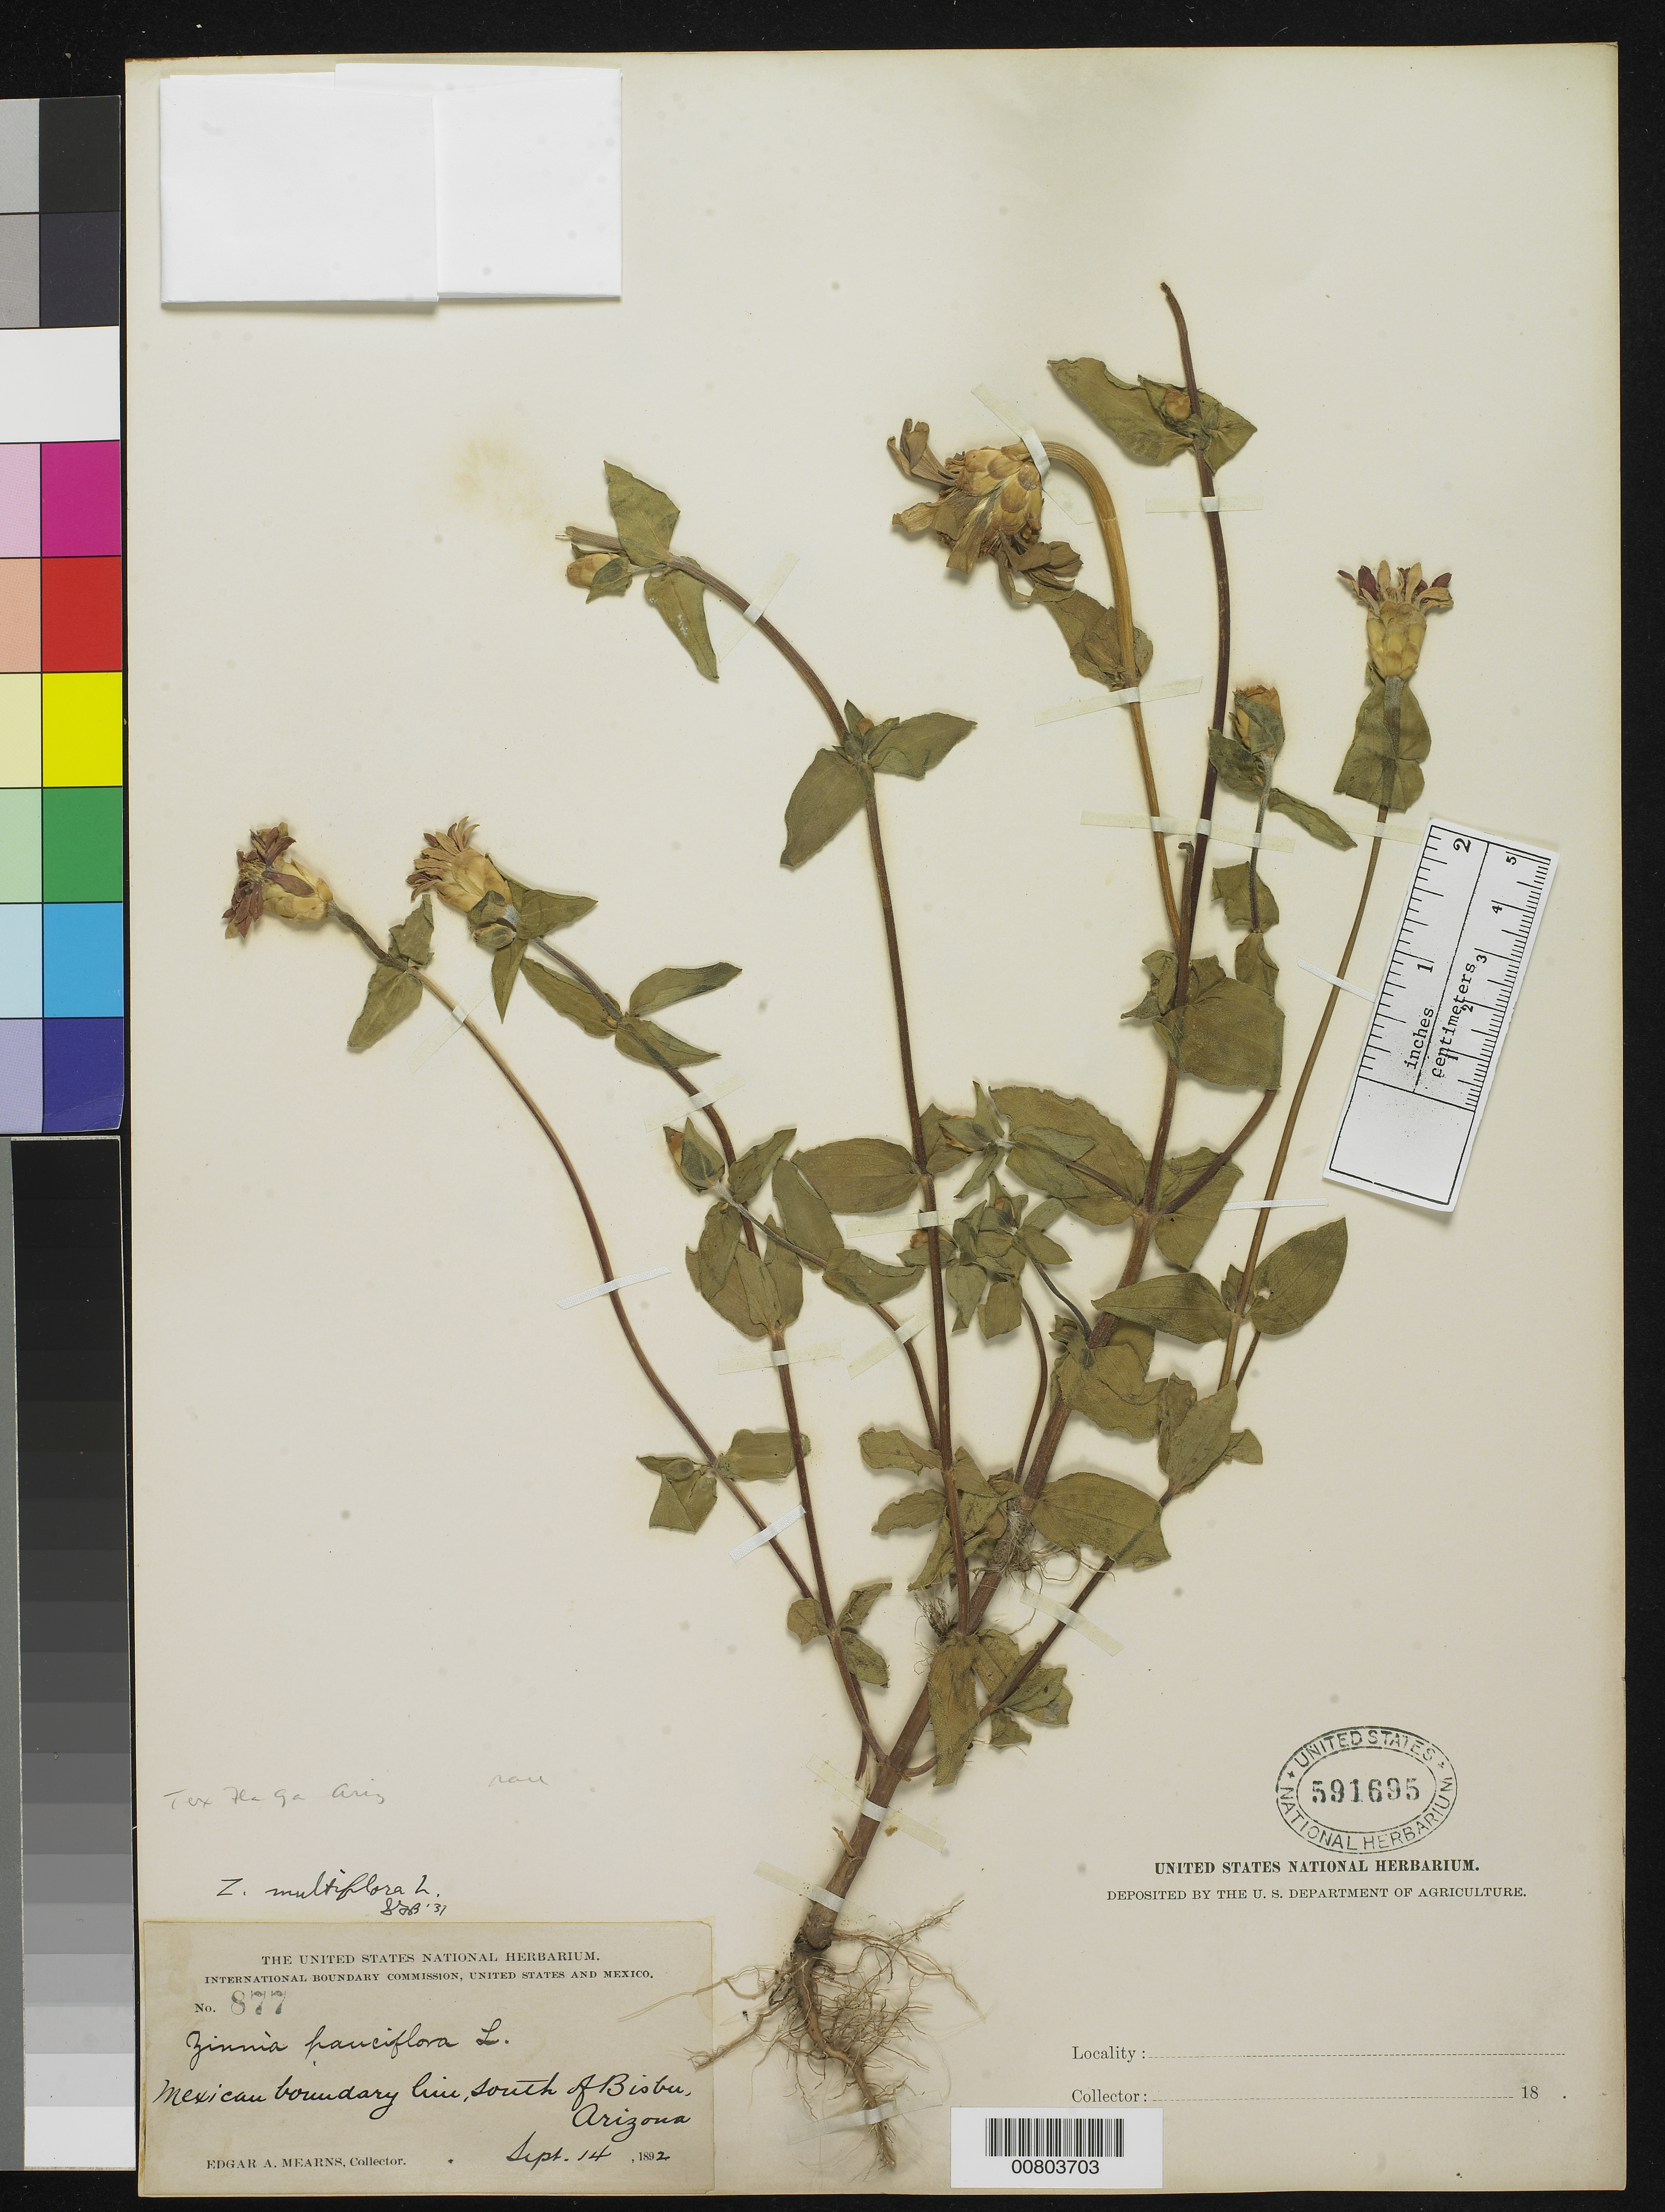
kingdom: Plantae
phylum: Tracheophyta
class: Magnoliopsida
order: Asterales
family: Asteraceae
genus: Zinnia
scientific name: Zinnia multiflora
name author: L.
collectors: E. A. Mearns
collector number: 877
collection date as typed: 14 Sep 1892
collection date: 1892-09-14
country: United States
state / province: Arizona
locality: South of Bisbee, Arizona. Mexican boudary line.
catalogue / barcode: US 591695